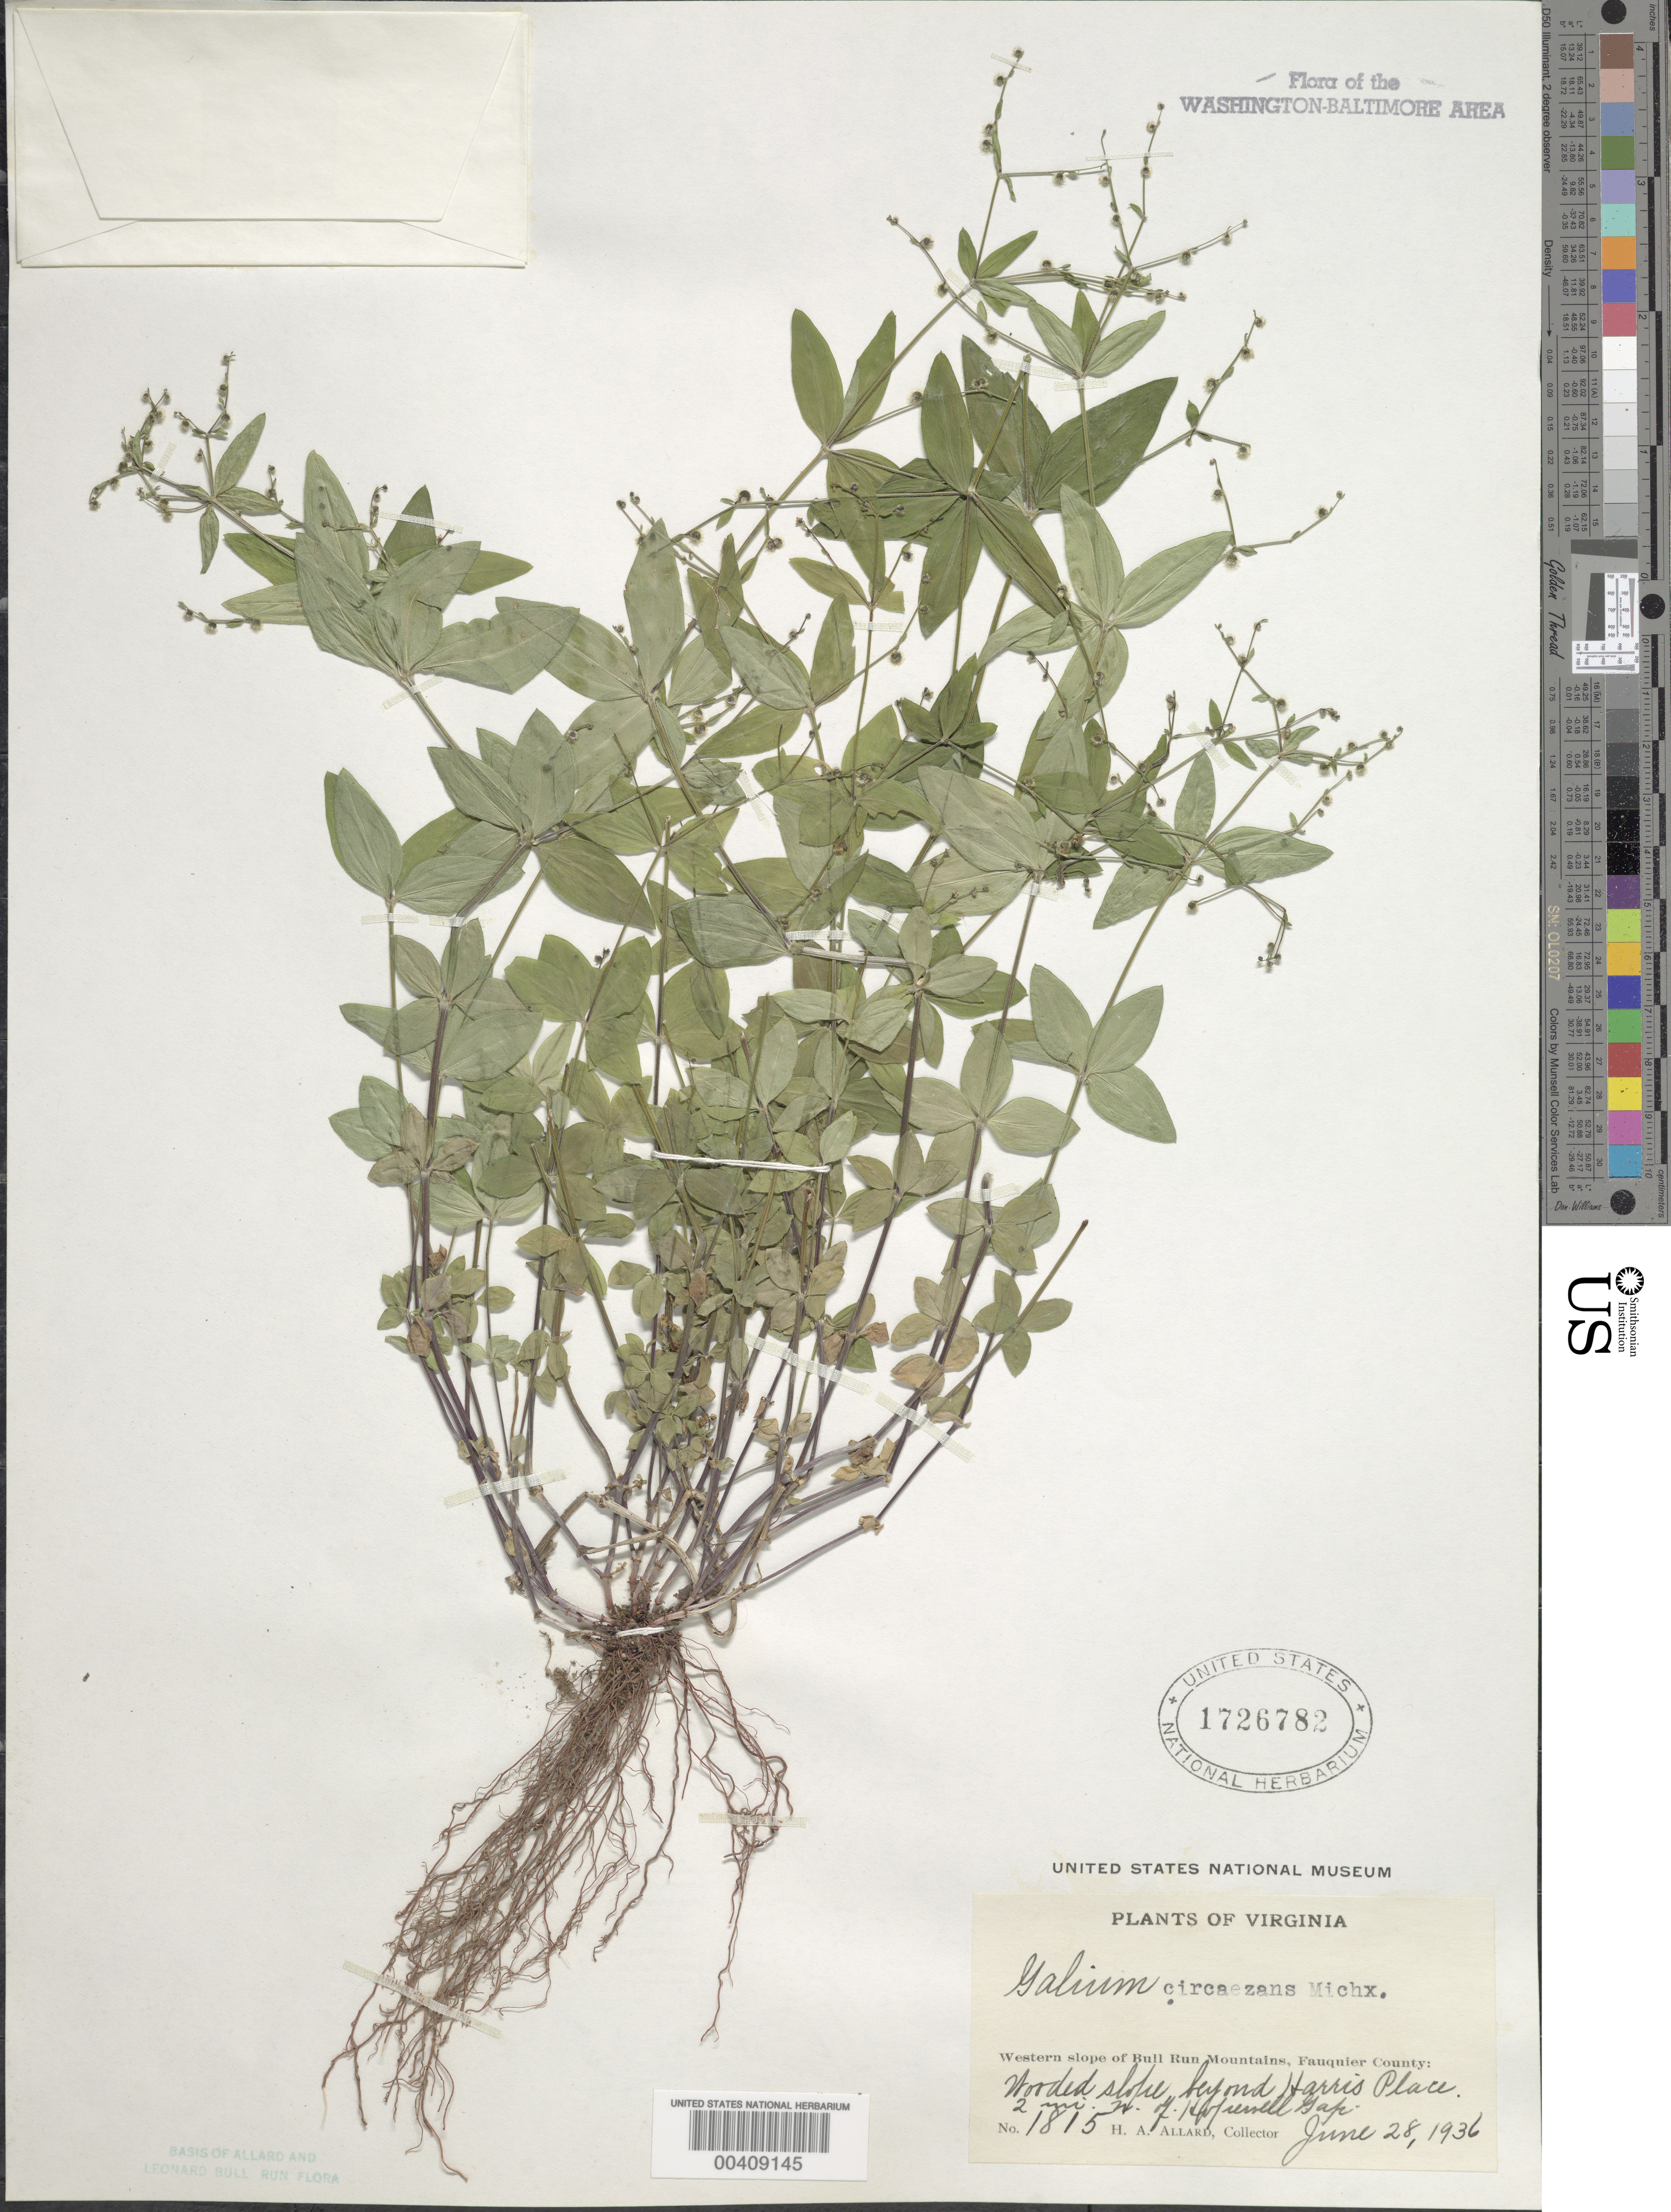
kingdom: Plantae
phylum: Tracheophyta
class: Magnoliopsida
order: Gentianales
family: Rubiaceae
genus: Galium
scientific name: Galium circaezans var. hypomalacum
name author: Fernald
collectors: H. A. Allard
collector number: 1815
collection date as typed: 28 Jun 1936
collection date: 1936-06-28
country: United States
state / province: Virginia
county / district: Fauquier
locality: Near Hopewell Gap, west slope of Bull Run Mts.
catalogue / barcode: US 1726782